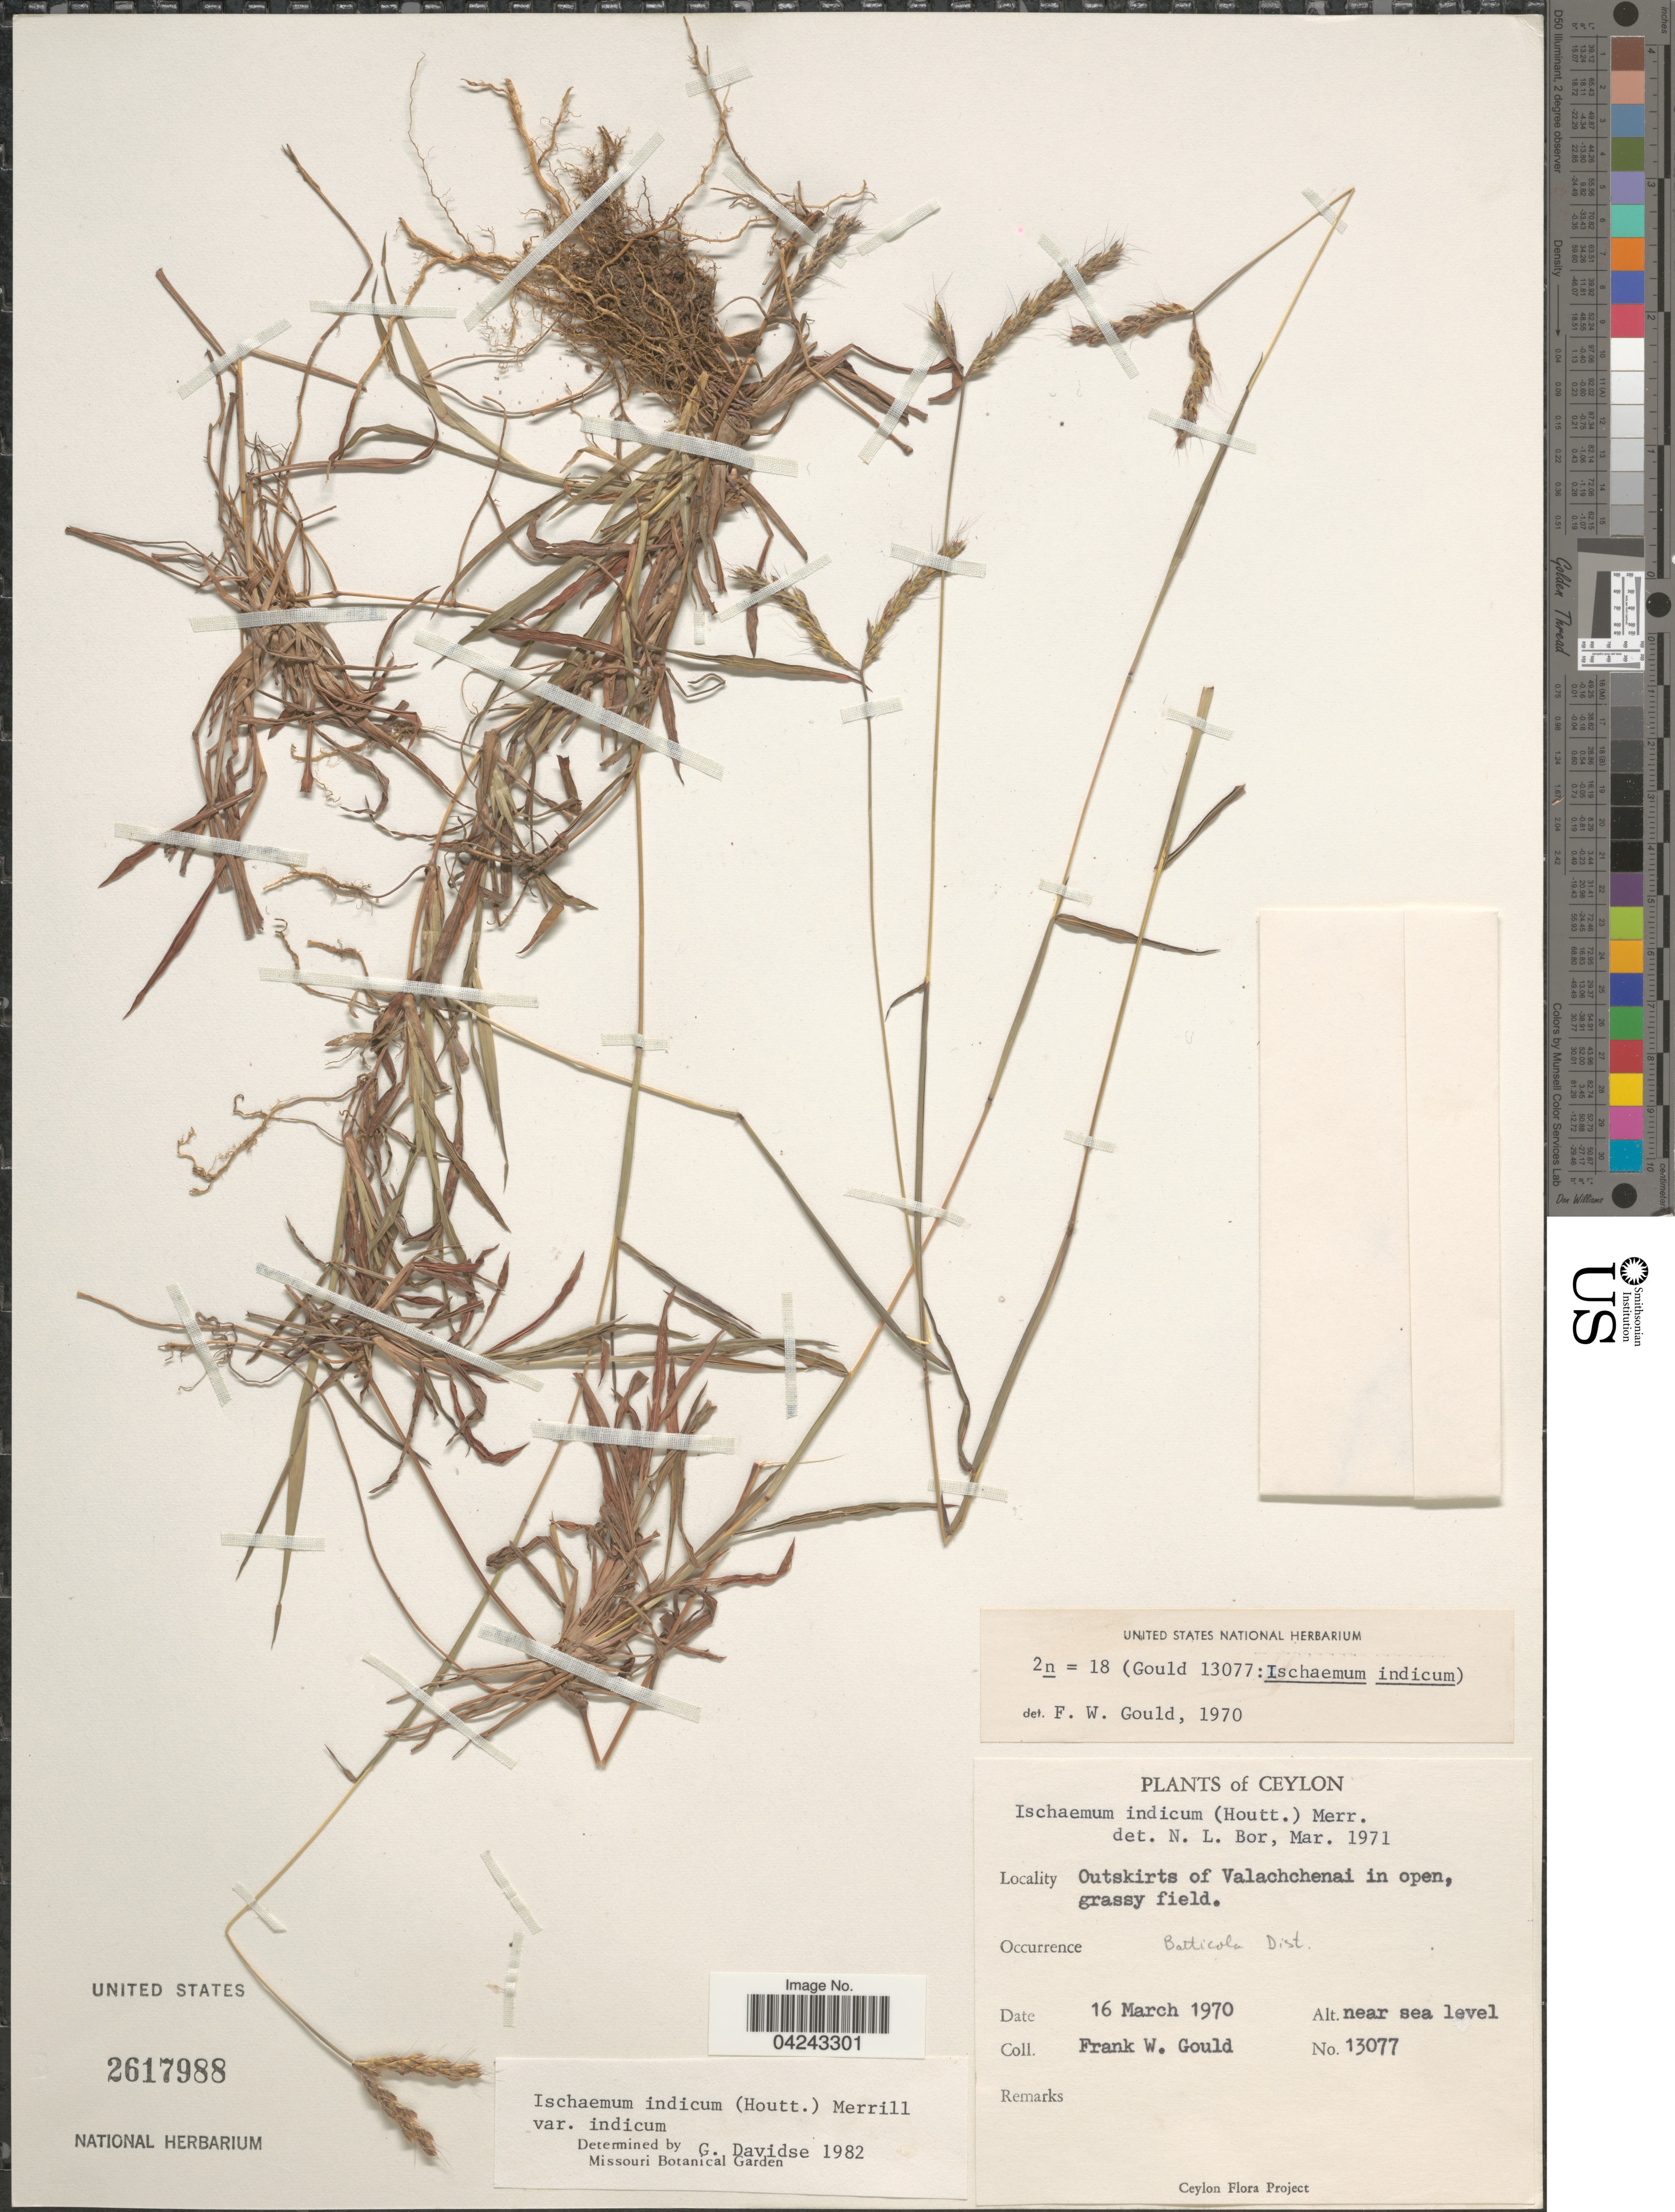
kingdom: Plantae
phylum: Tracheophyta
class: Liliopsida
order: Poales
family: Poaceae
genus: Ischaemum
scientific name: Ischaemum ciliare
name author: Retz.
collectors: F. W. Gould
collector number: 13077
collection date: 1970-03-16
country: Sri Lanka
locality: Ceylon. Outskirts of Valachchenai. Batticola Dist.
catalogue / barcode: US 2617988